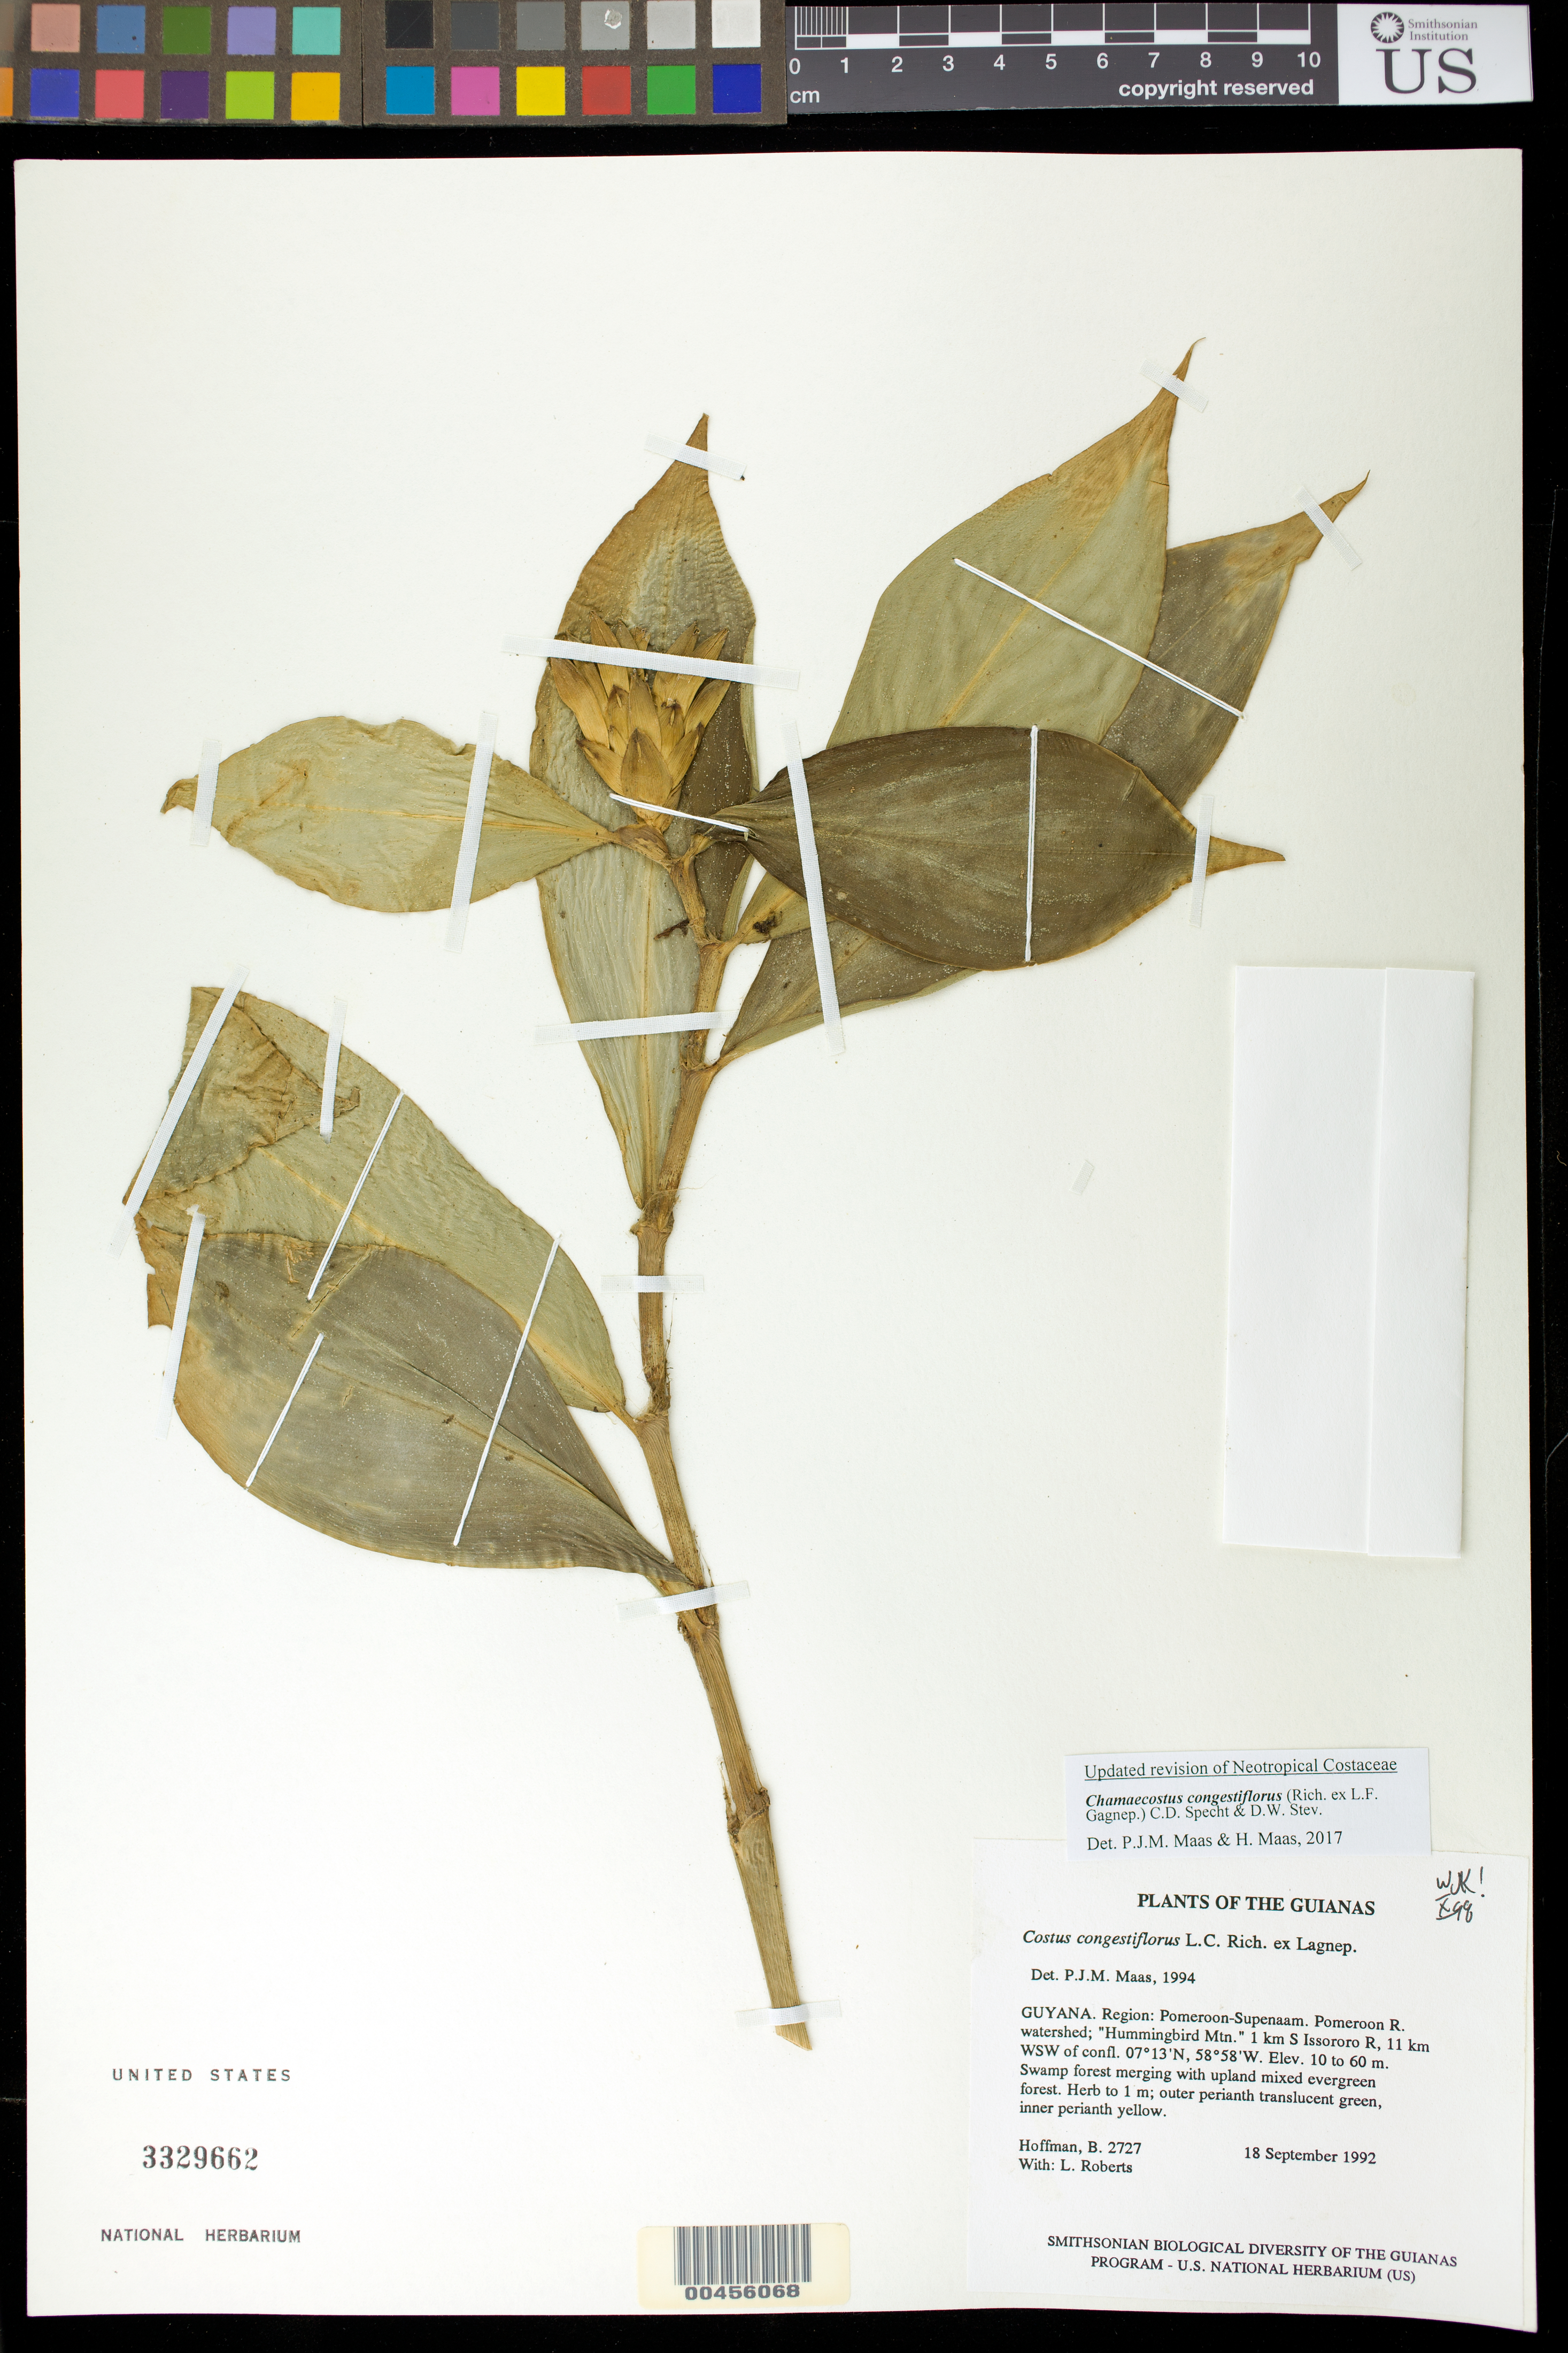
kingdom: Plantae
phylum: Tracheophyta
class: Liliopsida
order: Zingiberales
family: Costaceae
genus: Chamaecostus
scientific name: Chamaecostus congestiflorus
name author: (Rich. ex L.F. Gagnep.) C.D. Specht & D.W. Stev.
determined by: Maas, Paul J.; Maas, H.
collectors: B. Hoffman & L. Roberts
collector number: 2727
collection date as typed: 18 September 1992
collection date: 1992-09-18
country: Guyana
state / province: Pomeroon-Supenaam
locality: Pomeroon River watershed; "Hummingbird Mountain," 1 km S of Issororo River, 11 km WSW of confluence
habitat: Swamp forest merging with upland mixed evergreen forest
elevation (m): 10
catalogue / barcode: US 3329662